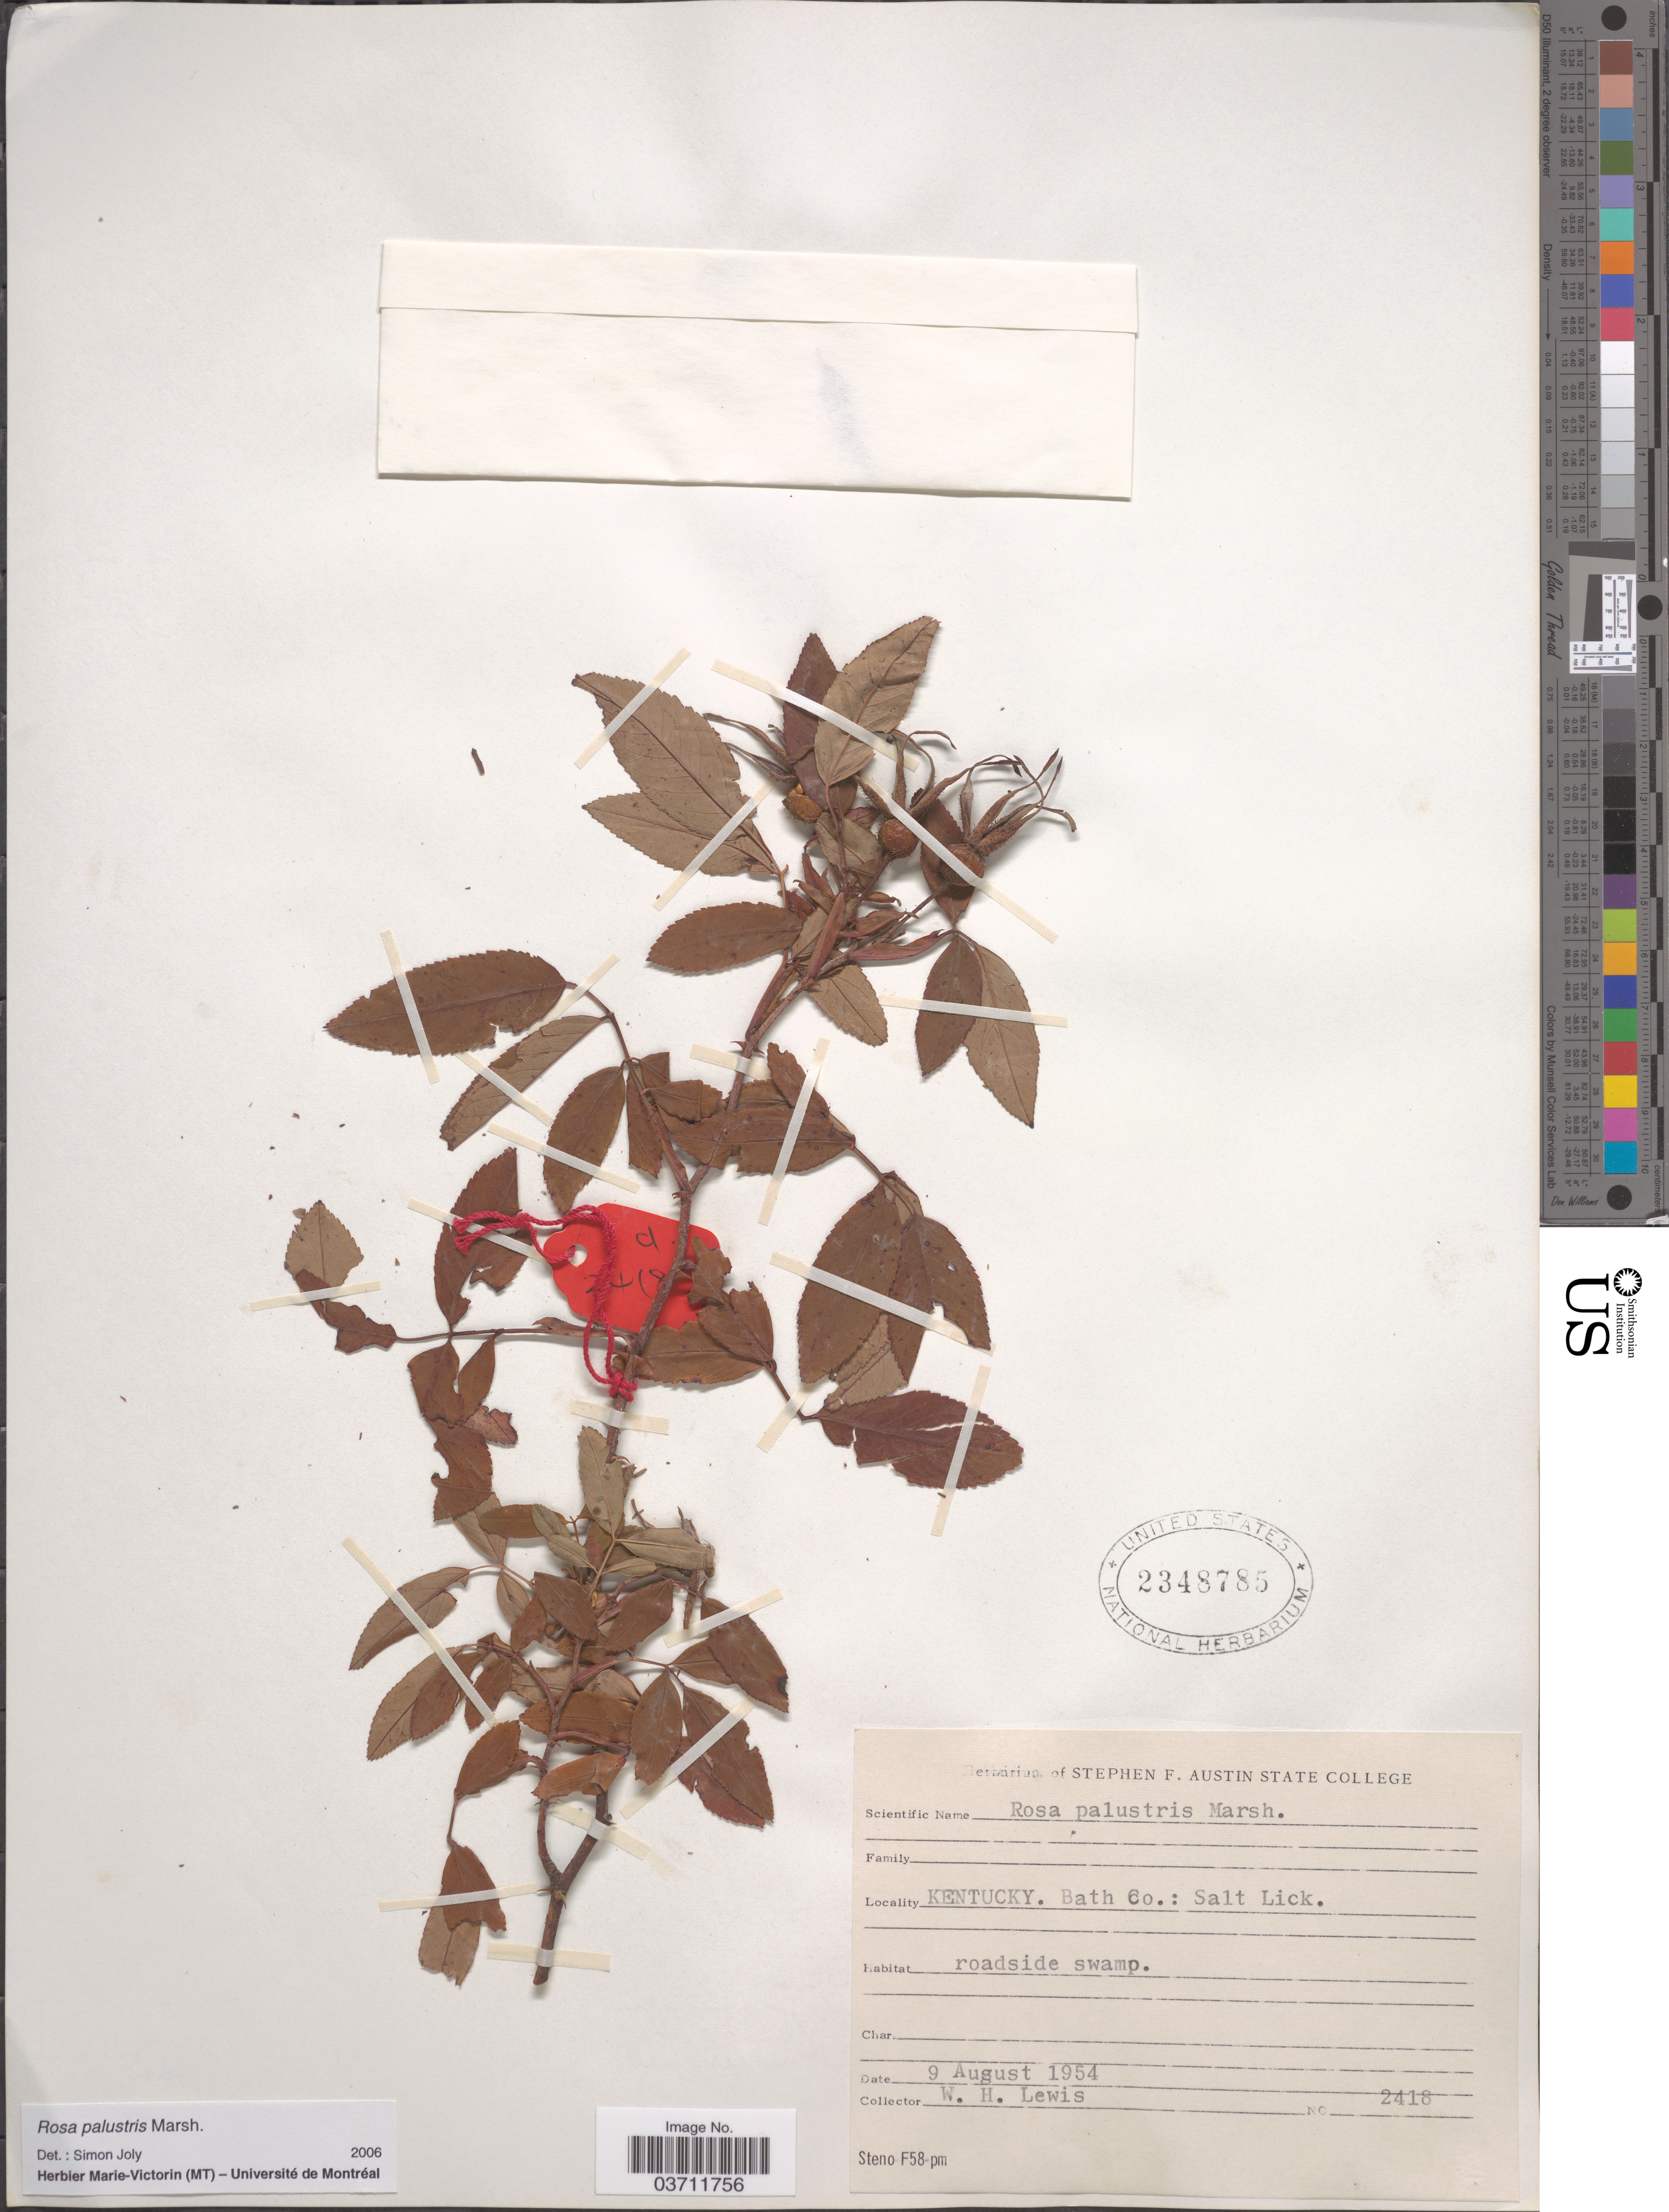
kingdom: Plantae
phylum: Tracheophyta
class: Magnoliopsida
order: Rosales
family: Rosaceae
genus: Rosa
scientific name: Rosa palustris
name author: Marshall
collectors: W. H. Lewis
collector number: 2418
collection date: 1954-08-09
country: United States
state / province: Kentucky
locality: Bath Co.: Salt Lick.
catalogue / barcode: US 2348785